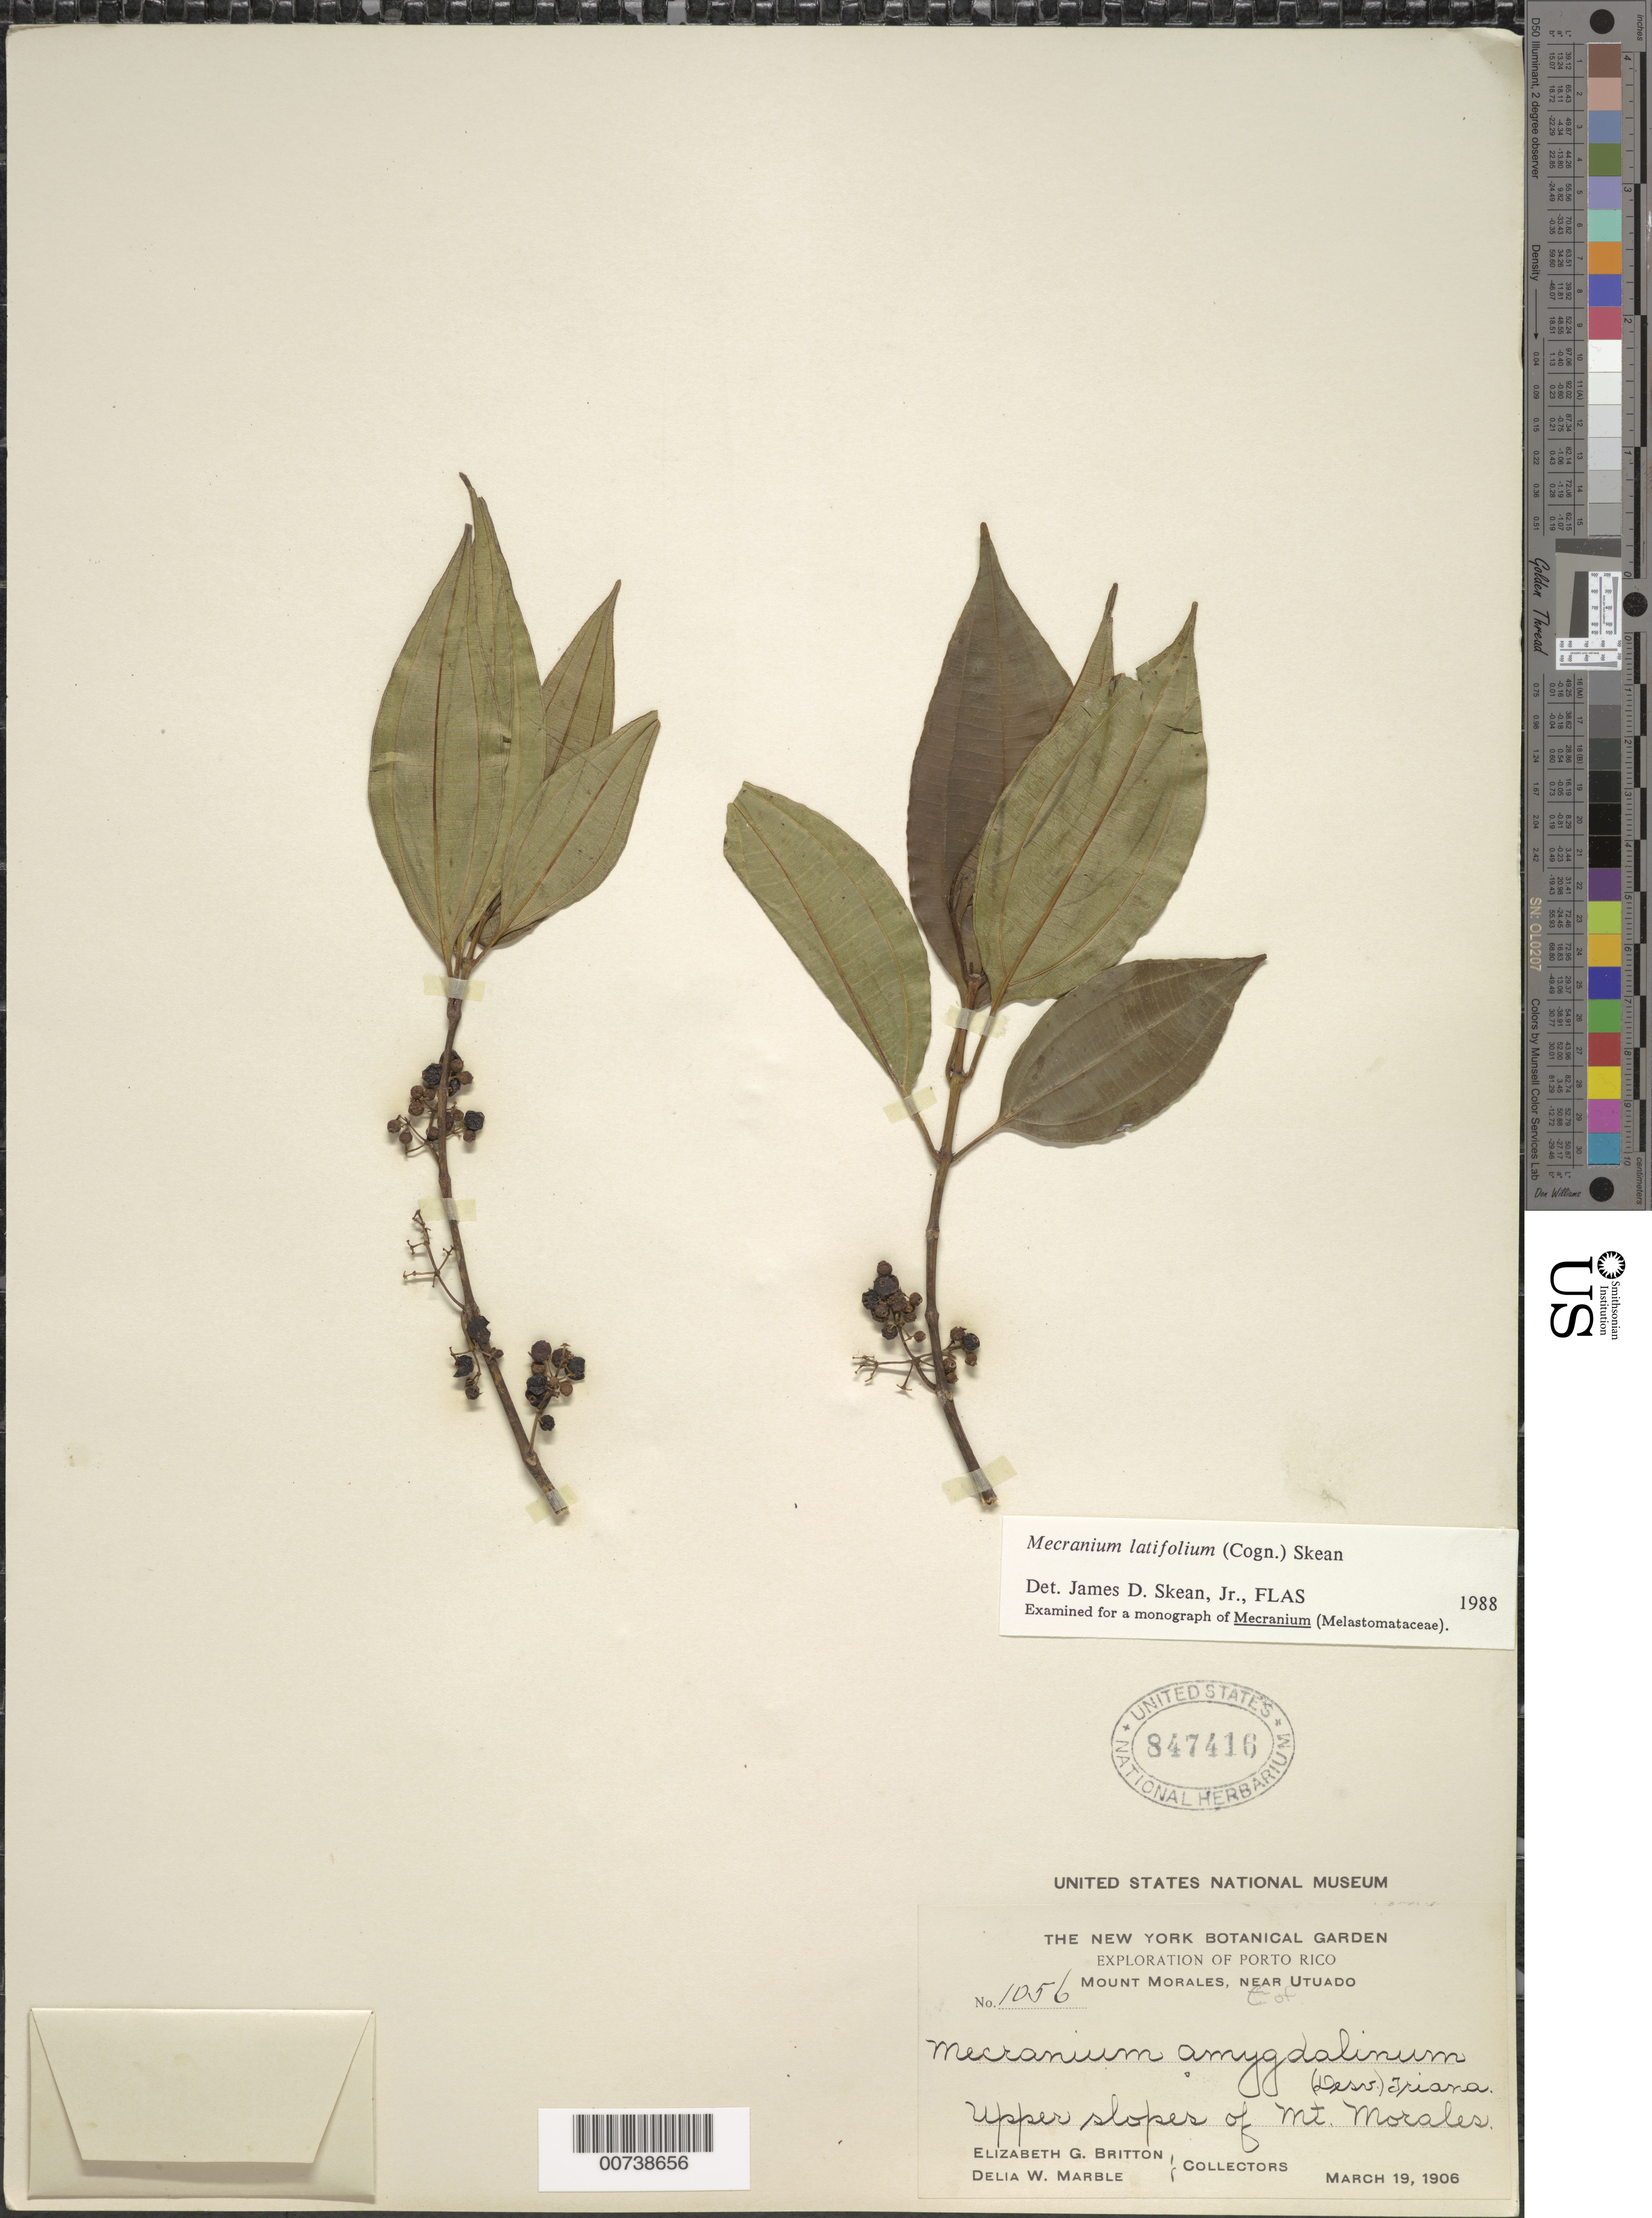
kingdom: Plantae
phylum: Tracheophyta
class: Magnoliopsida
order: Myrtales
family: Melastomataceae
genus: Mecranium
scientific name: Mecranium latifolium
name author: (Cogn.) Skean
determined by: Skean, J. D., Jr.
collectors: E. G. Britton & D. W. Marble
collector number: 1056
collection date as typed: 19 Mar 1906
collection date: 1906-03-19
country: Puerto Rico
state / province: Utuado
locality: Mount Morales, near Utuado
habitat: Upper slopes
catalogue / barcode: US 847416